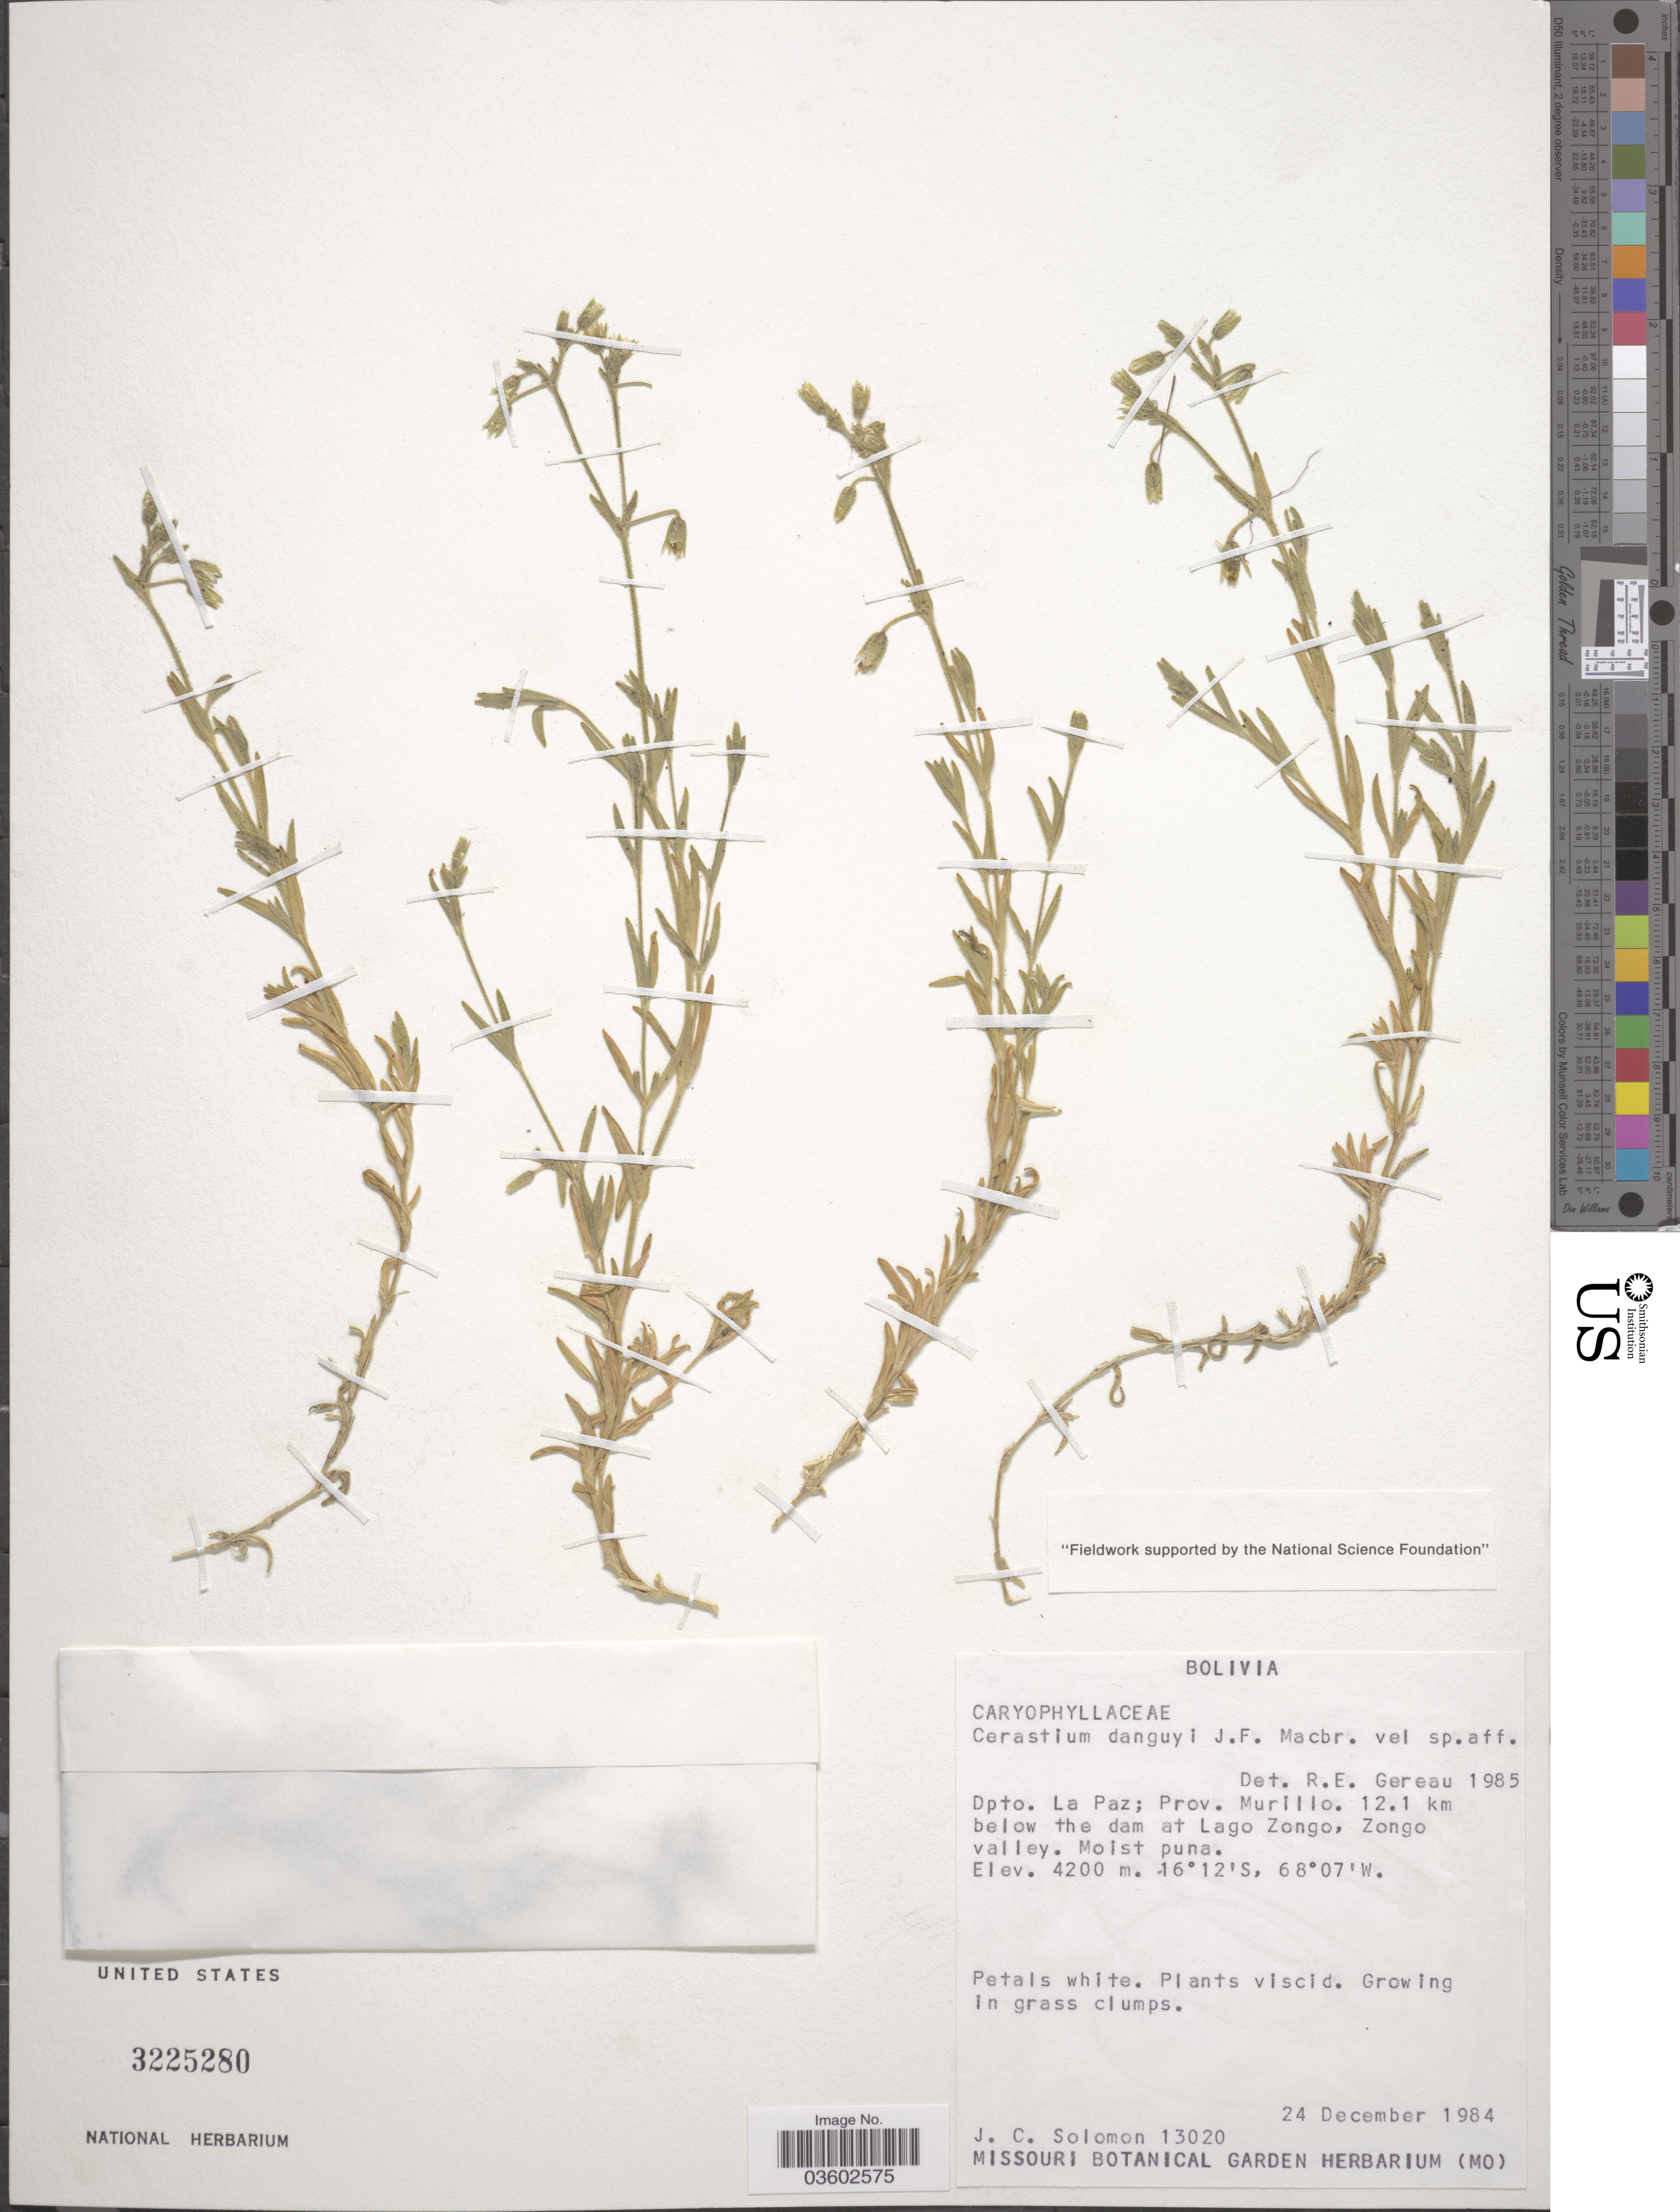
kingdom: Plantae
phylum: Tracheophyta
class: Magnoliopsida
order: Caryophyllales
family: Caryophyllaceae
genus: Cerastium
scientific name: Cerastium danguyi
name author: J.F. Macbr.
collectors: J. C. Solomon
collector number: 13020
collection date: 1984-12-24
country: Bolivia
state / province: La Paz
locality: Dpto. La Paz; Prov. Murillo. 12.1 km below the dam at Lago Zongo, Zongo valley.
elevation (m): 4200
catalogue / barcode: US 3225280